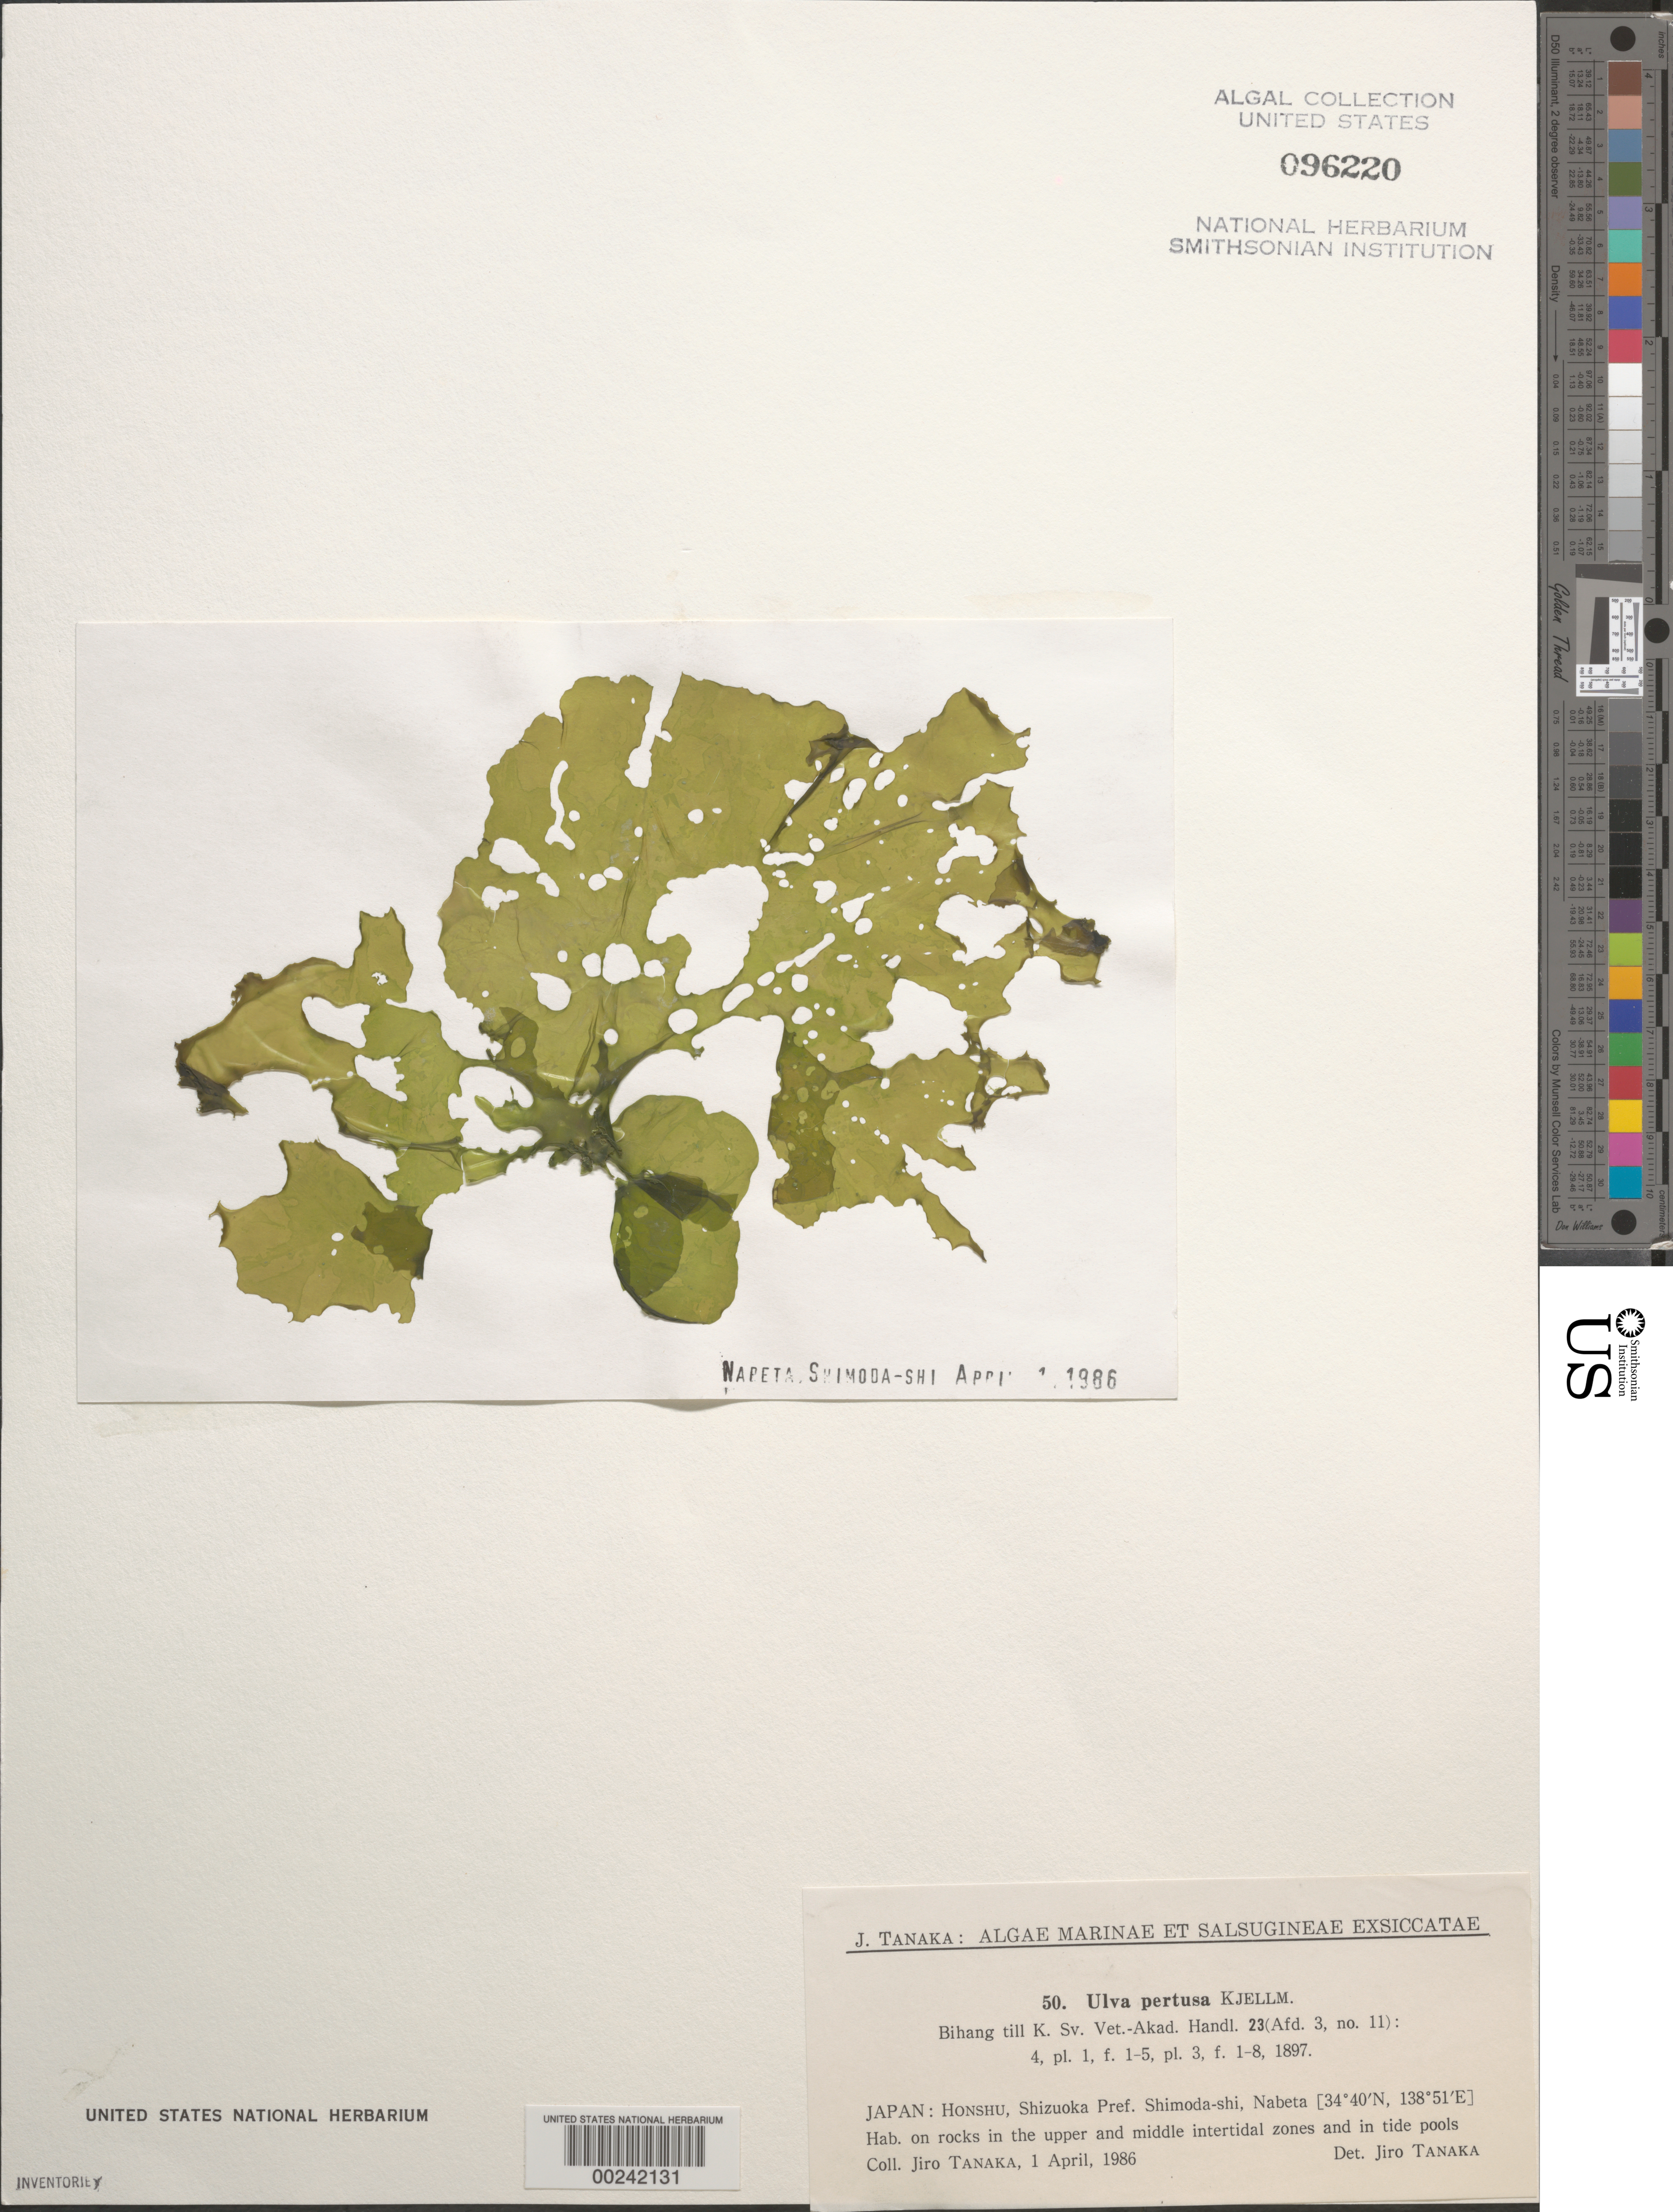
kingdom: Plantae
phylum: Chlorophyta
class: Ulvophyceae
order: Ulvales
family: Ulvaceae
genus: Ulva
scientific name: Ulva australis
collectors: J. Tanaka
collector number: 50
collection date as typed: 01 Apr 1986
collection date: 1986-04-01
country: Japan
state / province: Sizuoka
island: Honshu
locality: Nabeta, Shimoda-shi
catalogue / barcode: US 96220